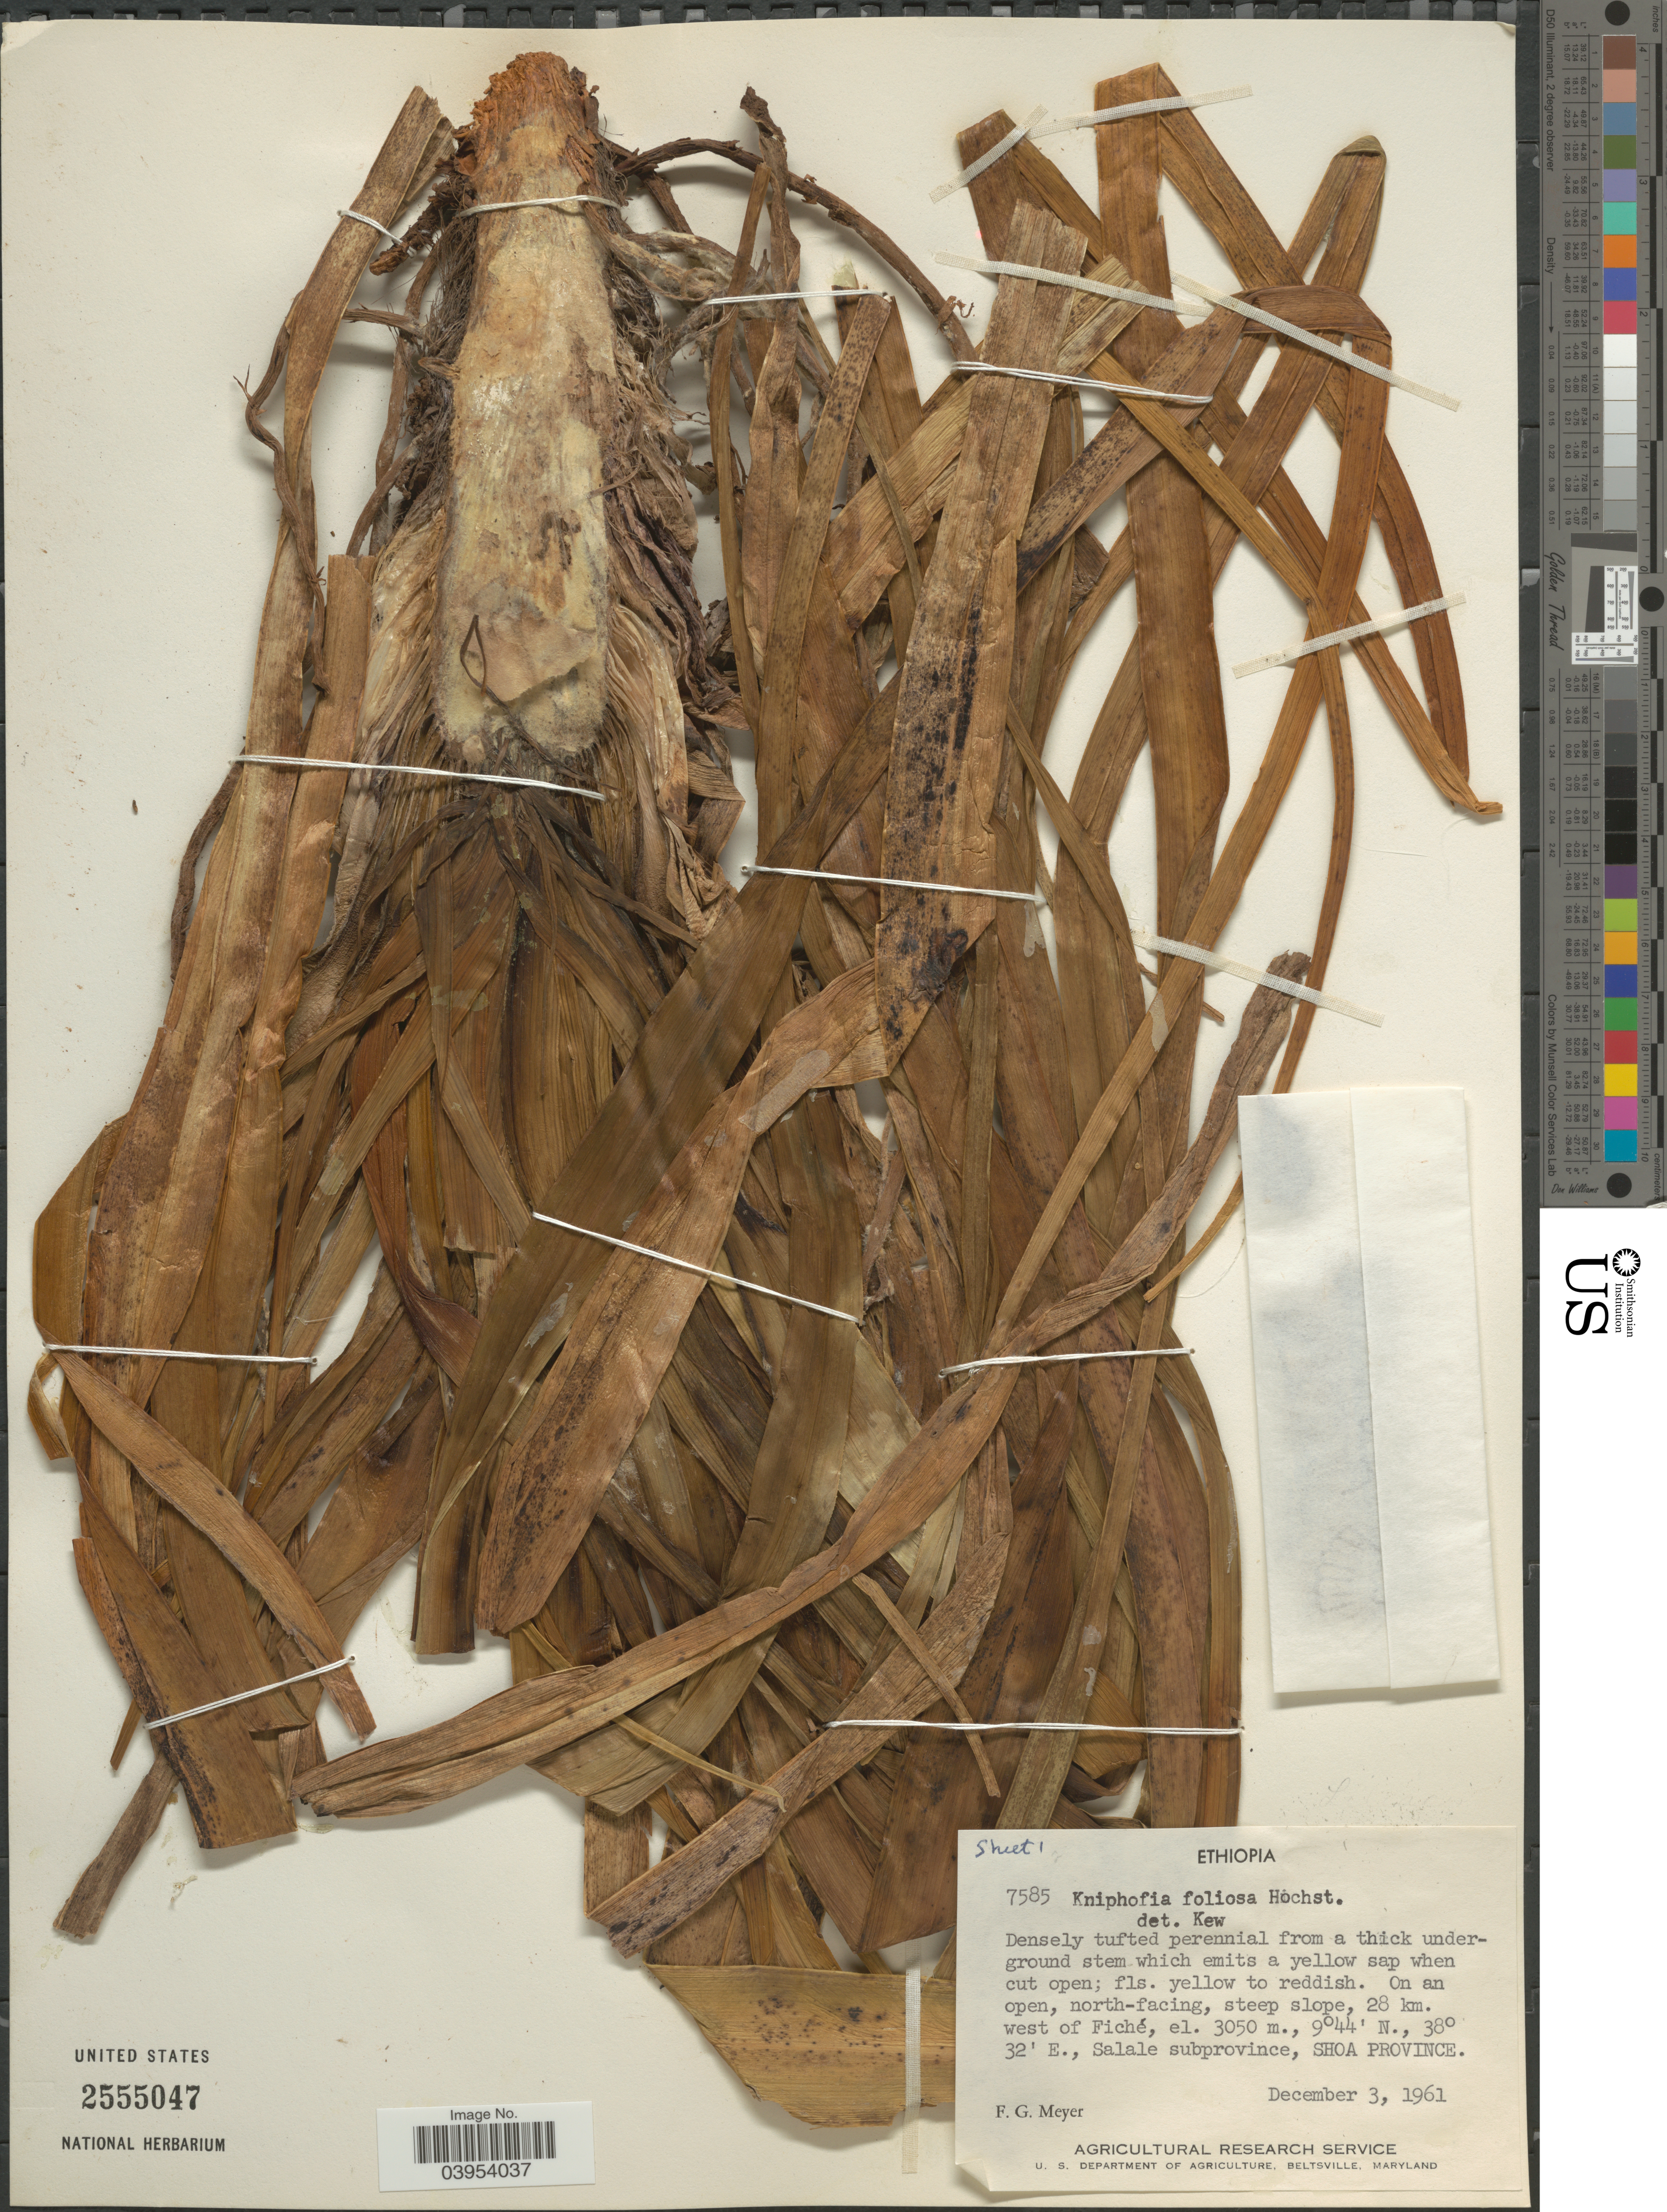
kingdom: Plantae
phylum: Tracheophyta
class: Liliopsida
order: Asparagales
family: Asphodelaceae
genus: Kniphofia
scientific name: Kniphofia foliosa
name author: Hochst.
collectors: F. G. Meyer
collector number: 7585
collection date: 1961-12-03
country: Ethiopia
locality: On an open, north-facing, steep slope, 28 km. west of Fiché, Salale subprovince, Shoa Province.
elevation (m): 3050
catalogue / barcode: US 2555047